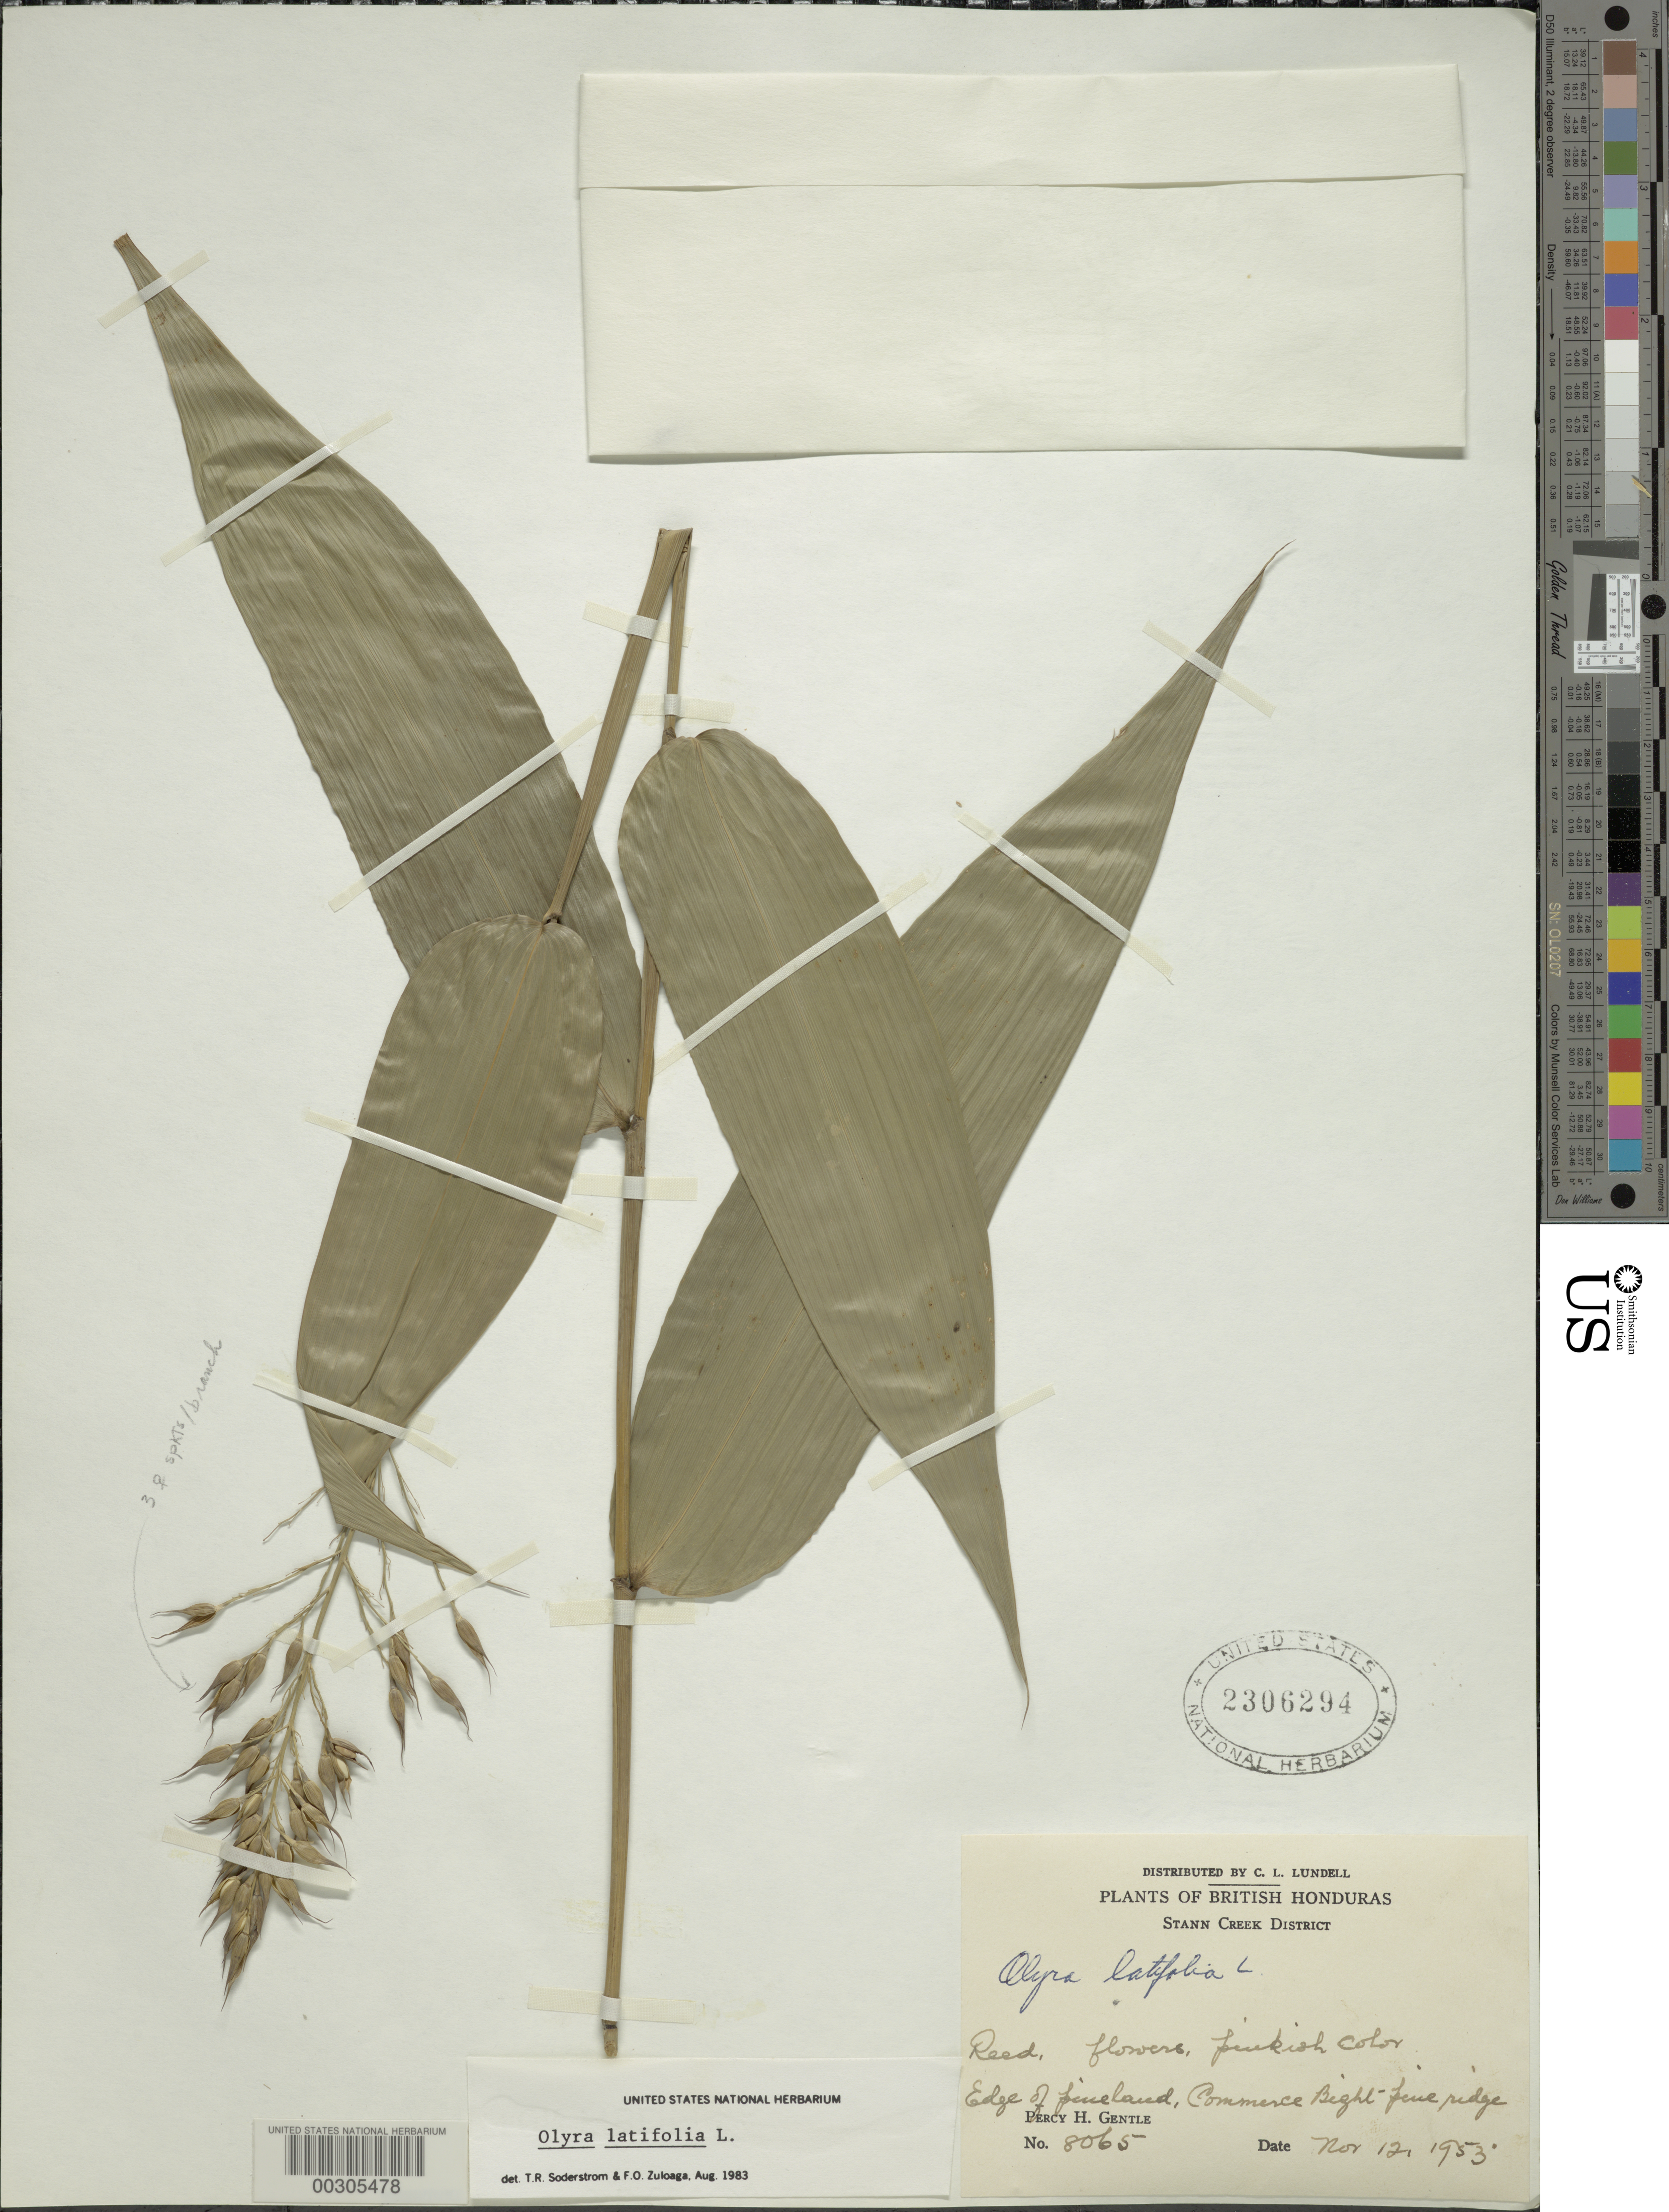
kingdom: Plantae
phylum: Tracheophyta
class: Liliopsida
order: Poales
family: Poaceae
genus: Olyra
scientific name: Olyra latifolia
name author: L.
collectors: P. H. Gentle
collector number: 8065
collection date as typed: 12 Nov 1953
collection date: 1953-11-12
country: Belize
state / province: Stann Creek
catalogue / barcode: US 2306294